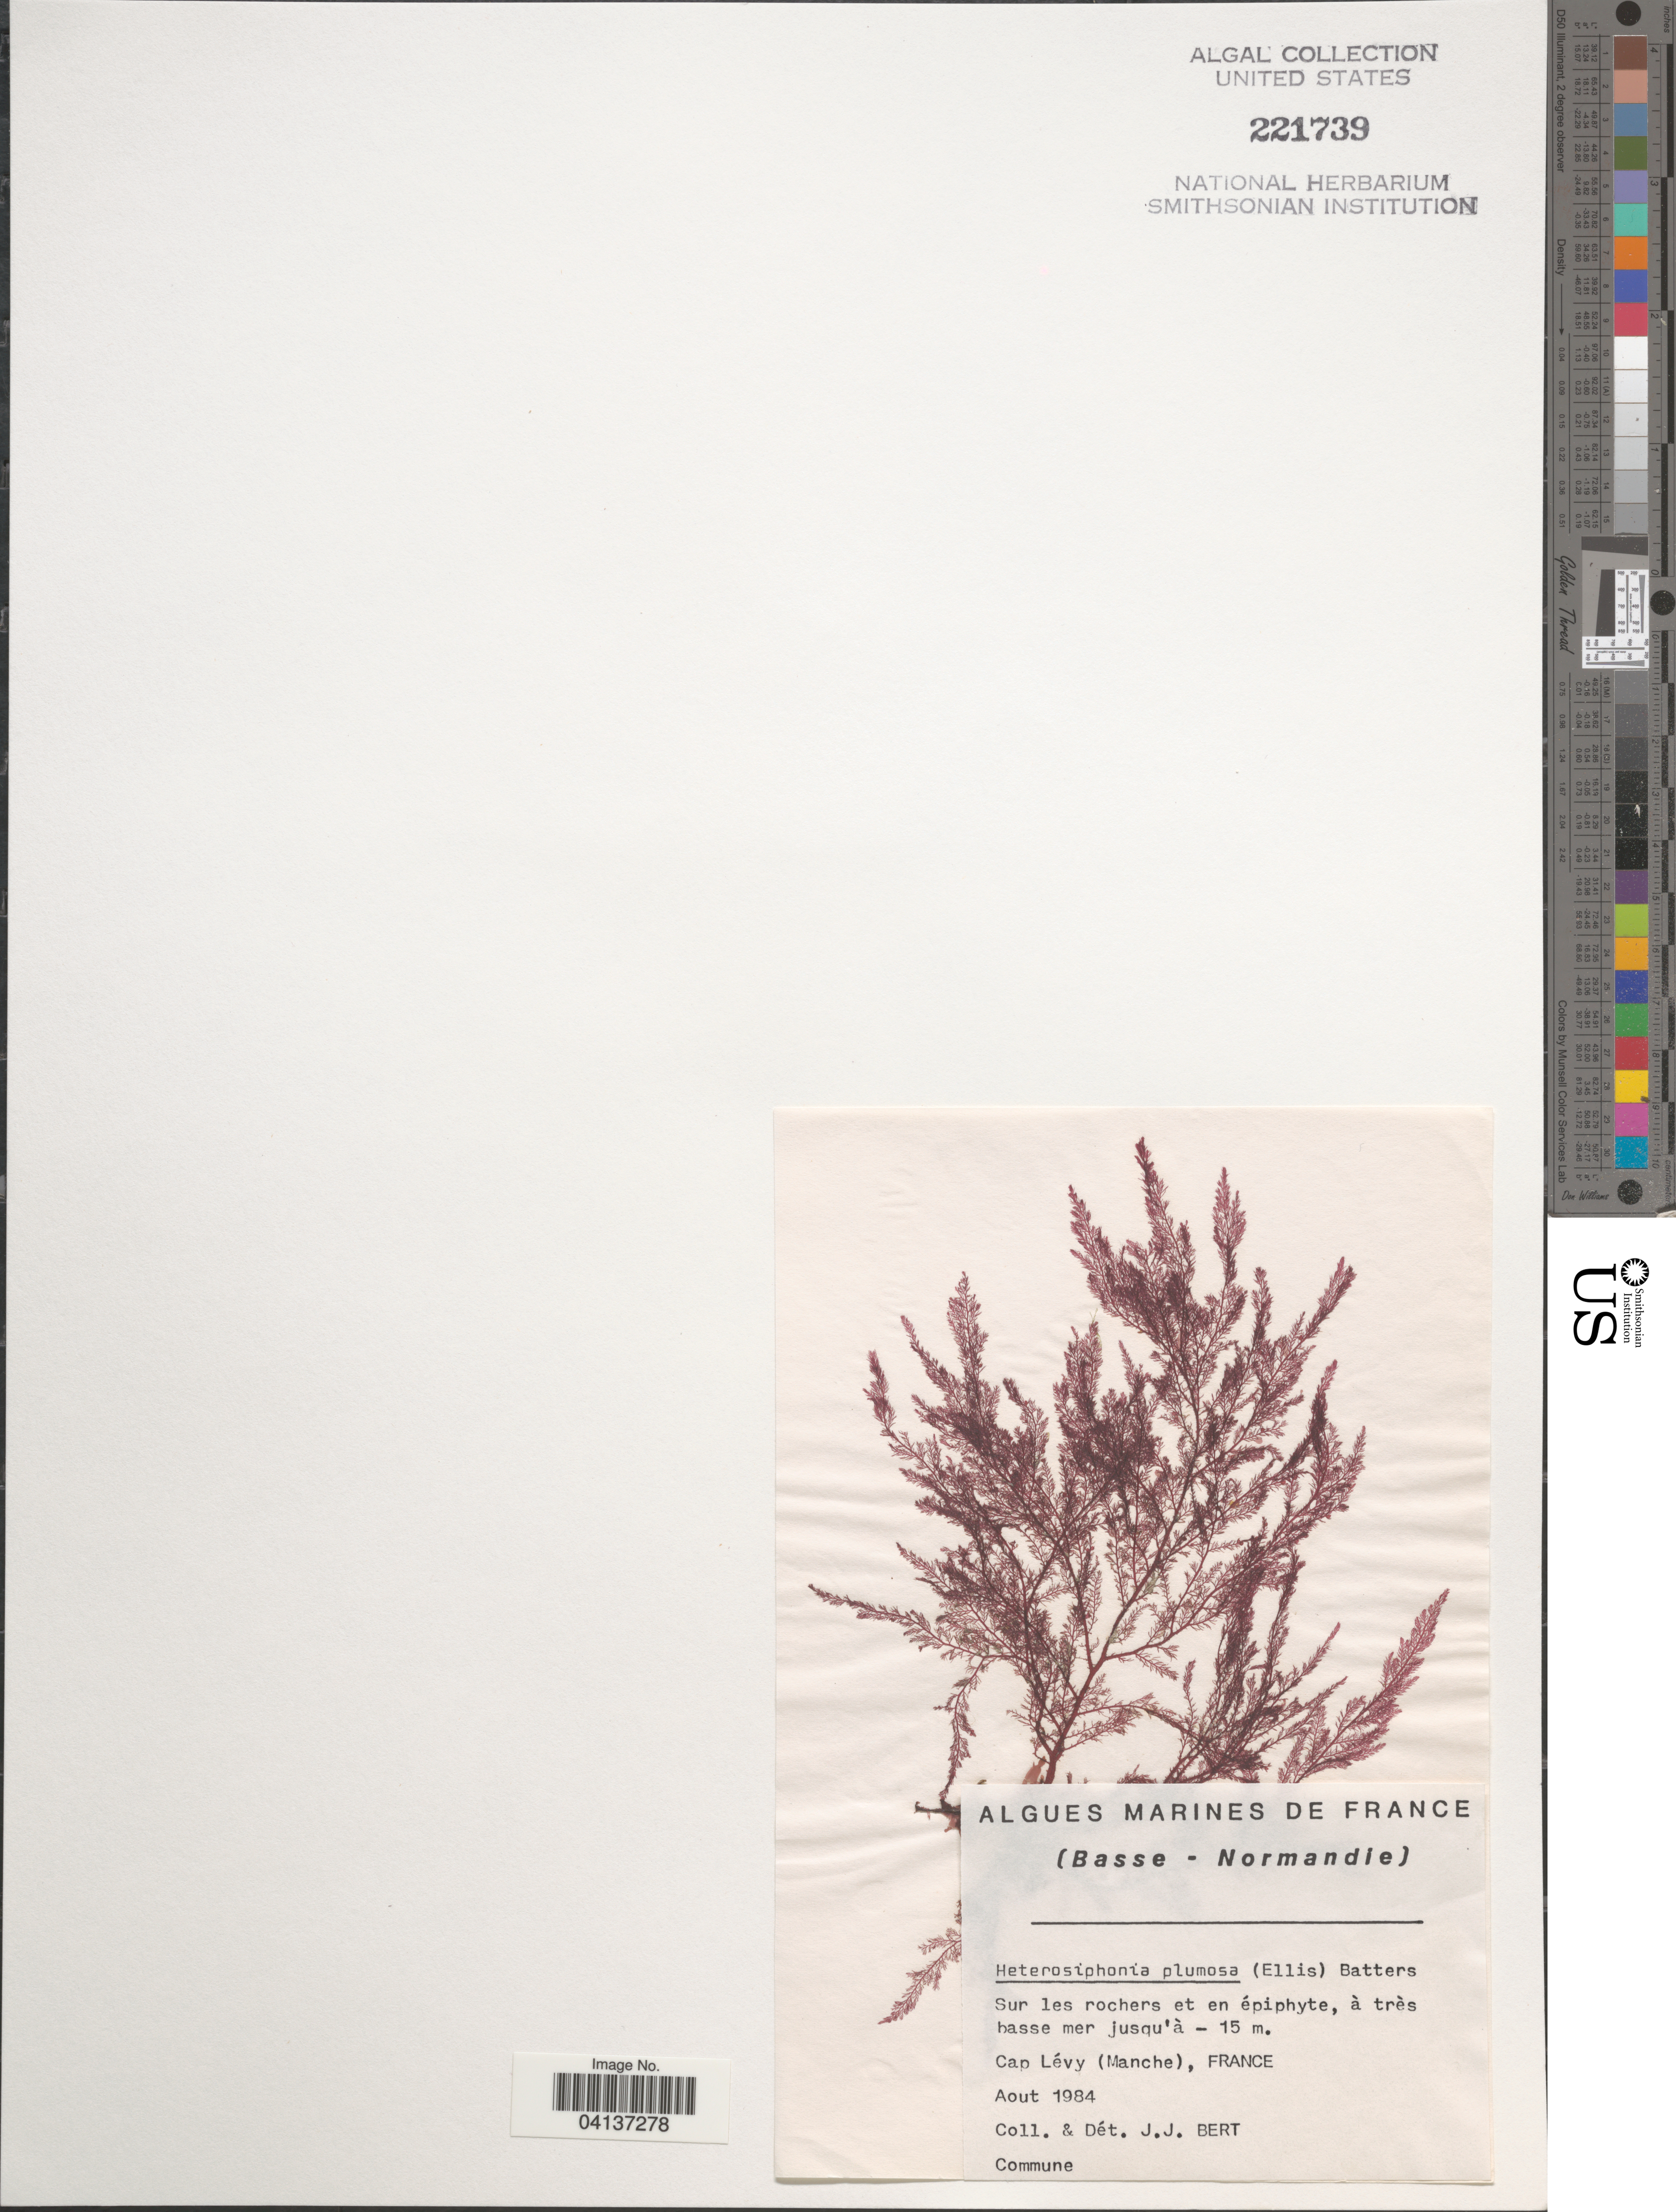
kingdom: Plantae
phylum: Rhodophyta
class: Florideophyceae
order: Ceramiales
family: Dasyaceae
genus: Heterosiphonia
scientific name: Heterosiphonia plumosa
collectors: J. Bert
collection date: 1984-08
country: France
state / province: Normandie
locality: Cap Lévy (Manche).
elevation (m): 15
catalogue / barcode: US 221739